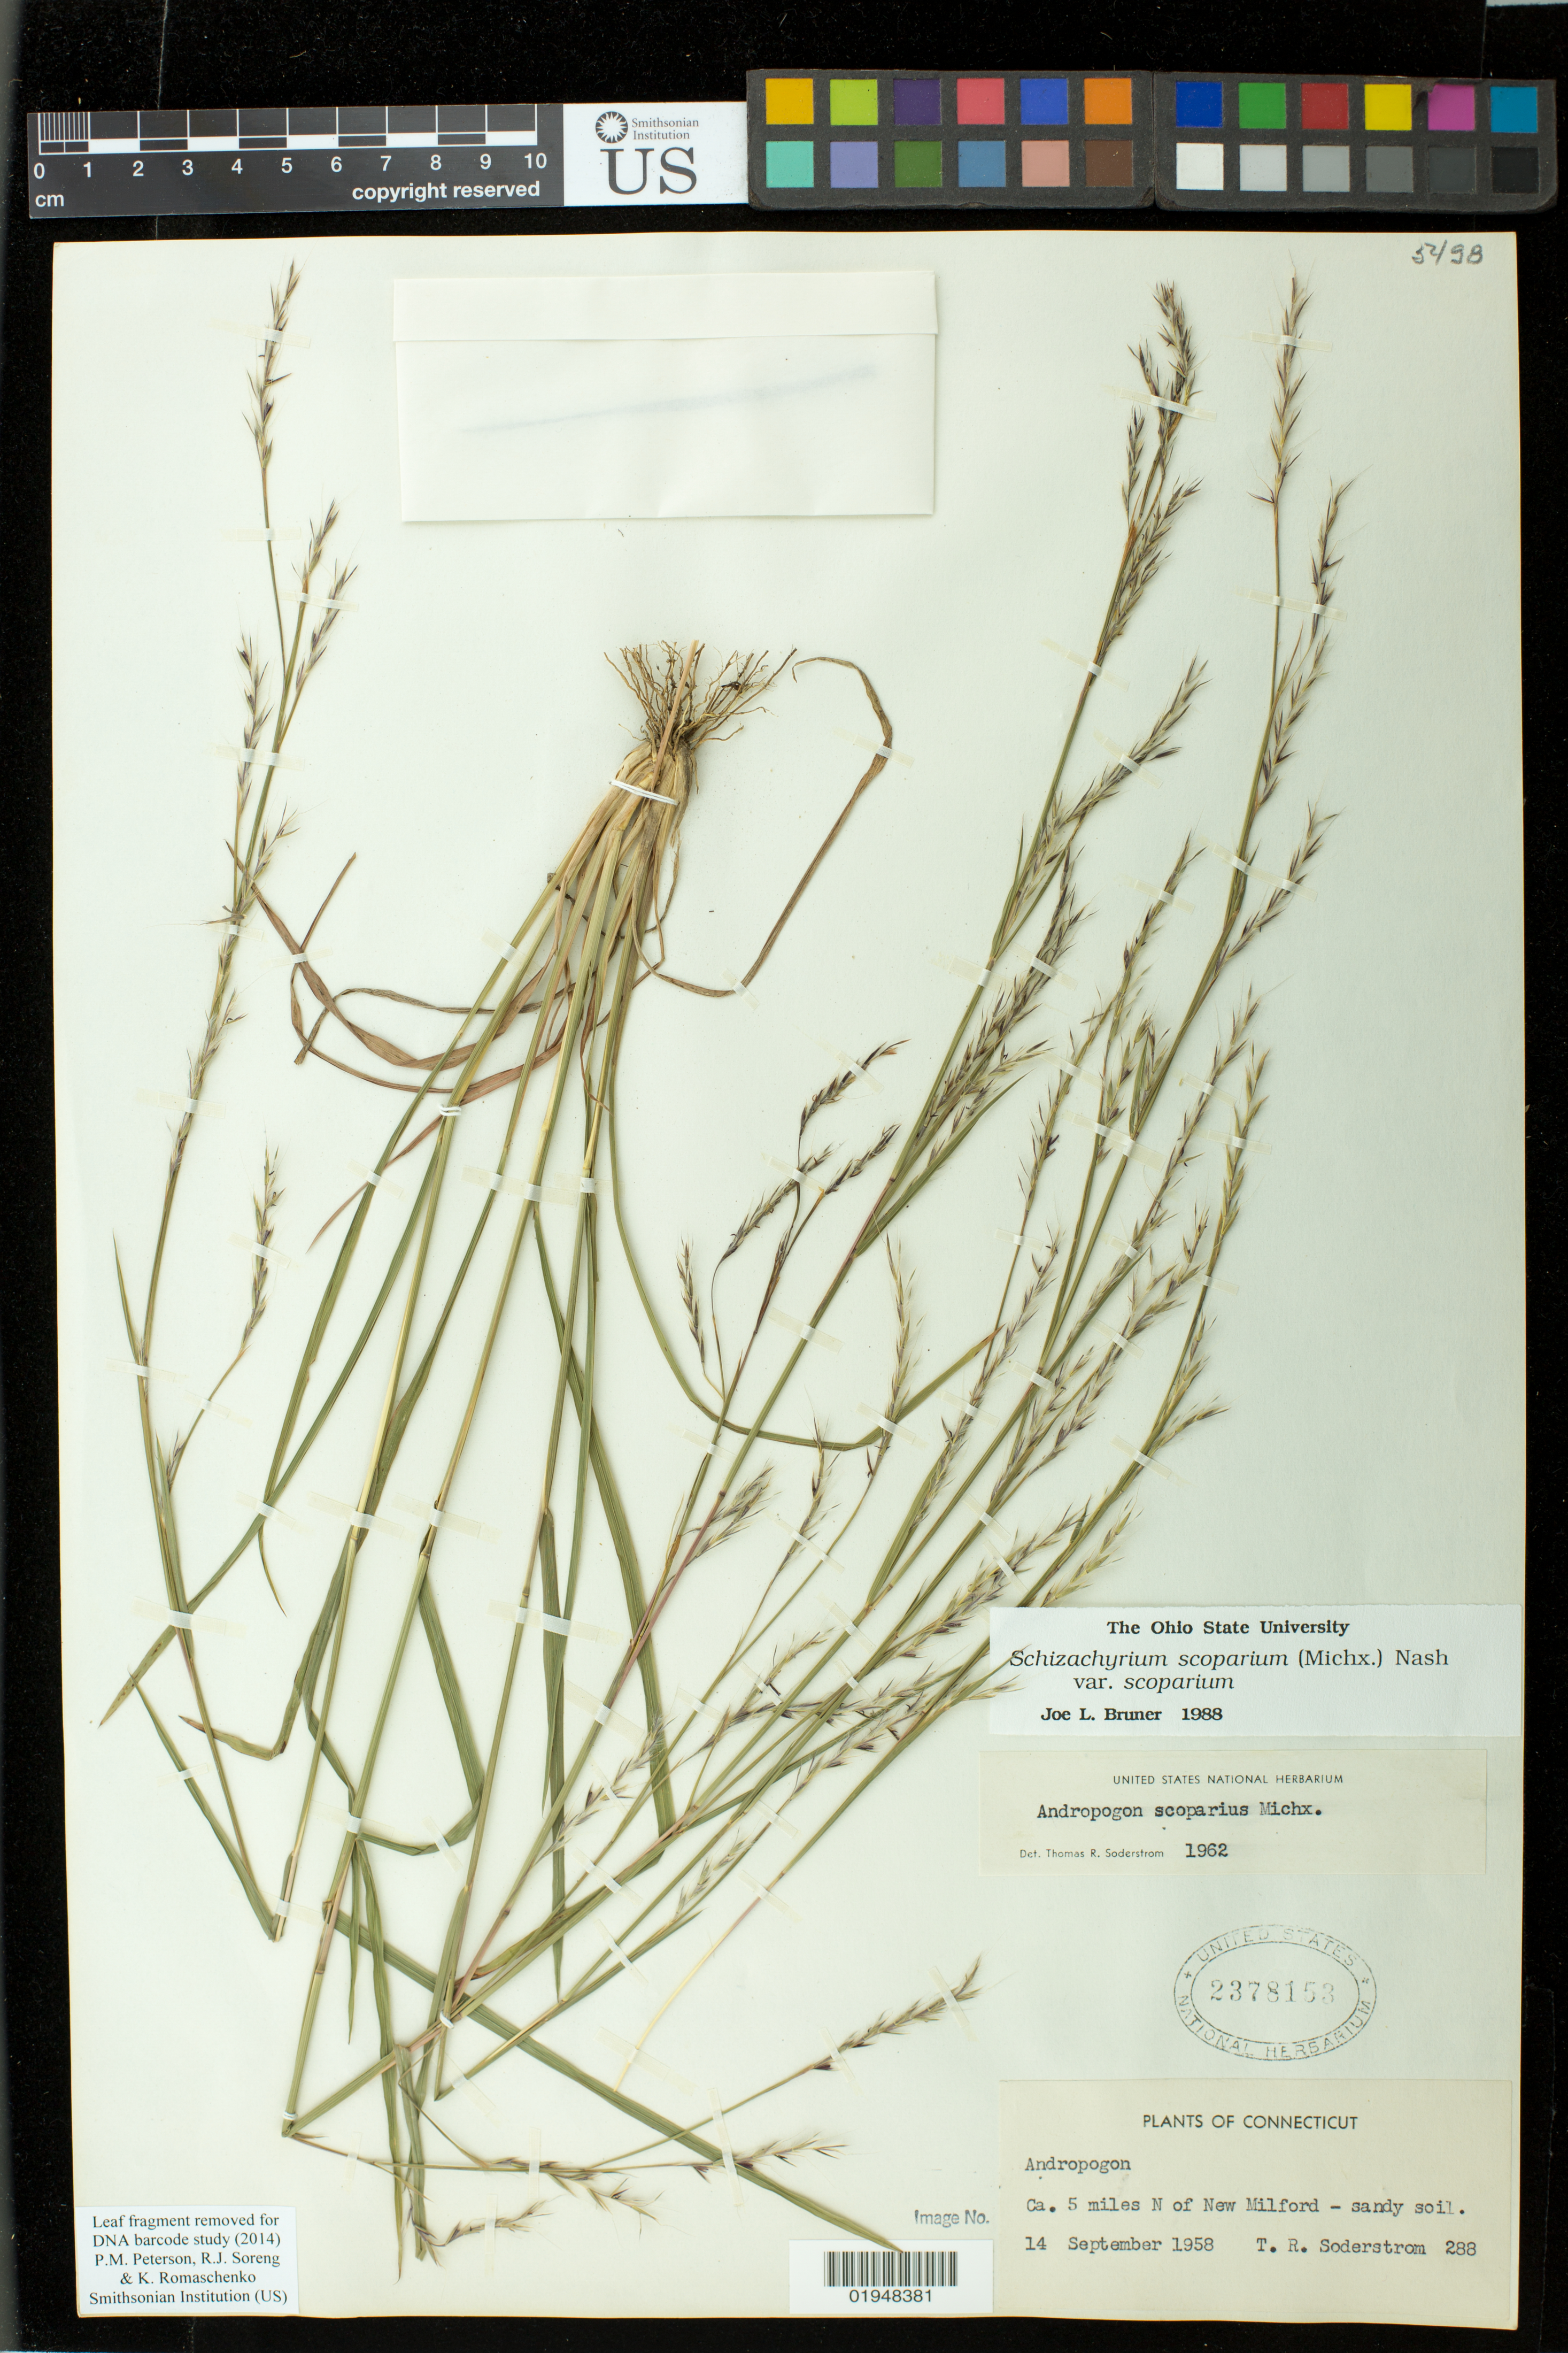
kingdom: Plantae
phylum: Tracheophyta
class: Liliopsida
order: Poales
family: Poaceae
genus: Schizachyrium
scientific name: Schizachyrium scoparium var. scoparium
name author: (Michx.) Nash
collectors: T. R. Soderstrom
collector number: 288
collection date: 1958-09-14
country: United States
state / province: Connecticut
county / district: Litchfield County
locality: Ca. 5 miles N of New Milford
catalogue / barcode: US 2378153